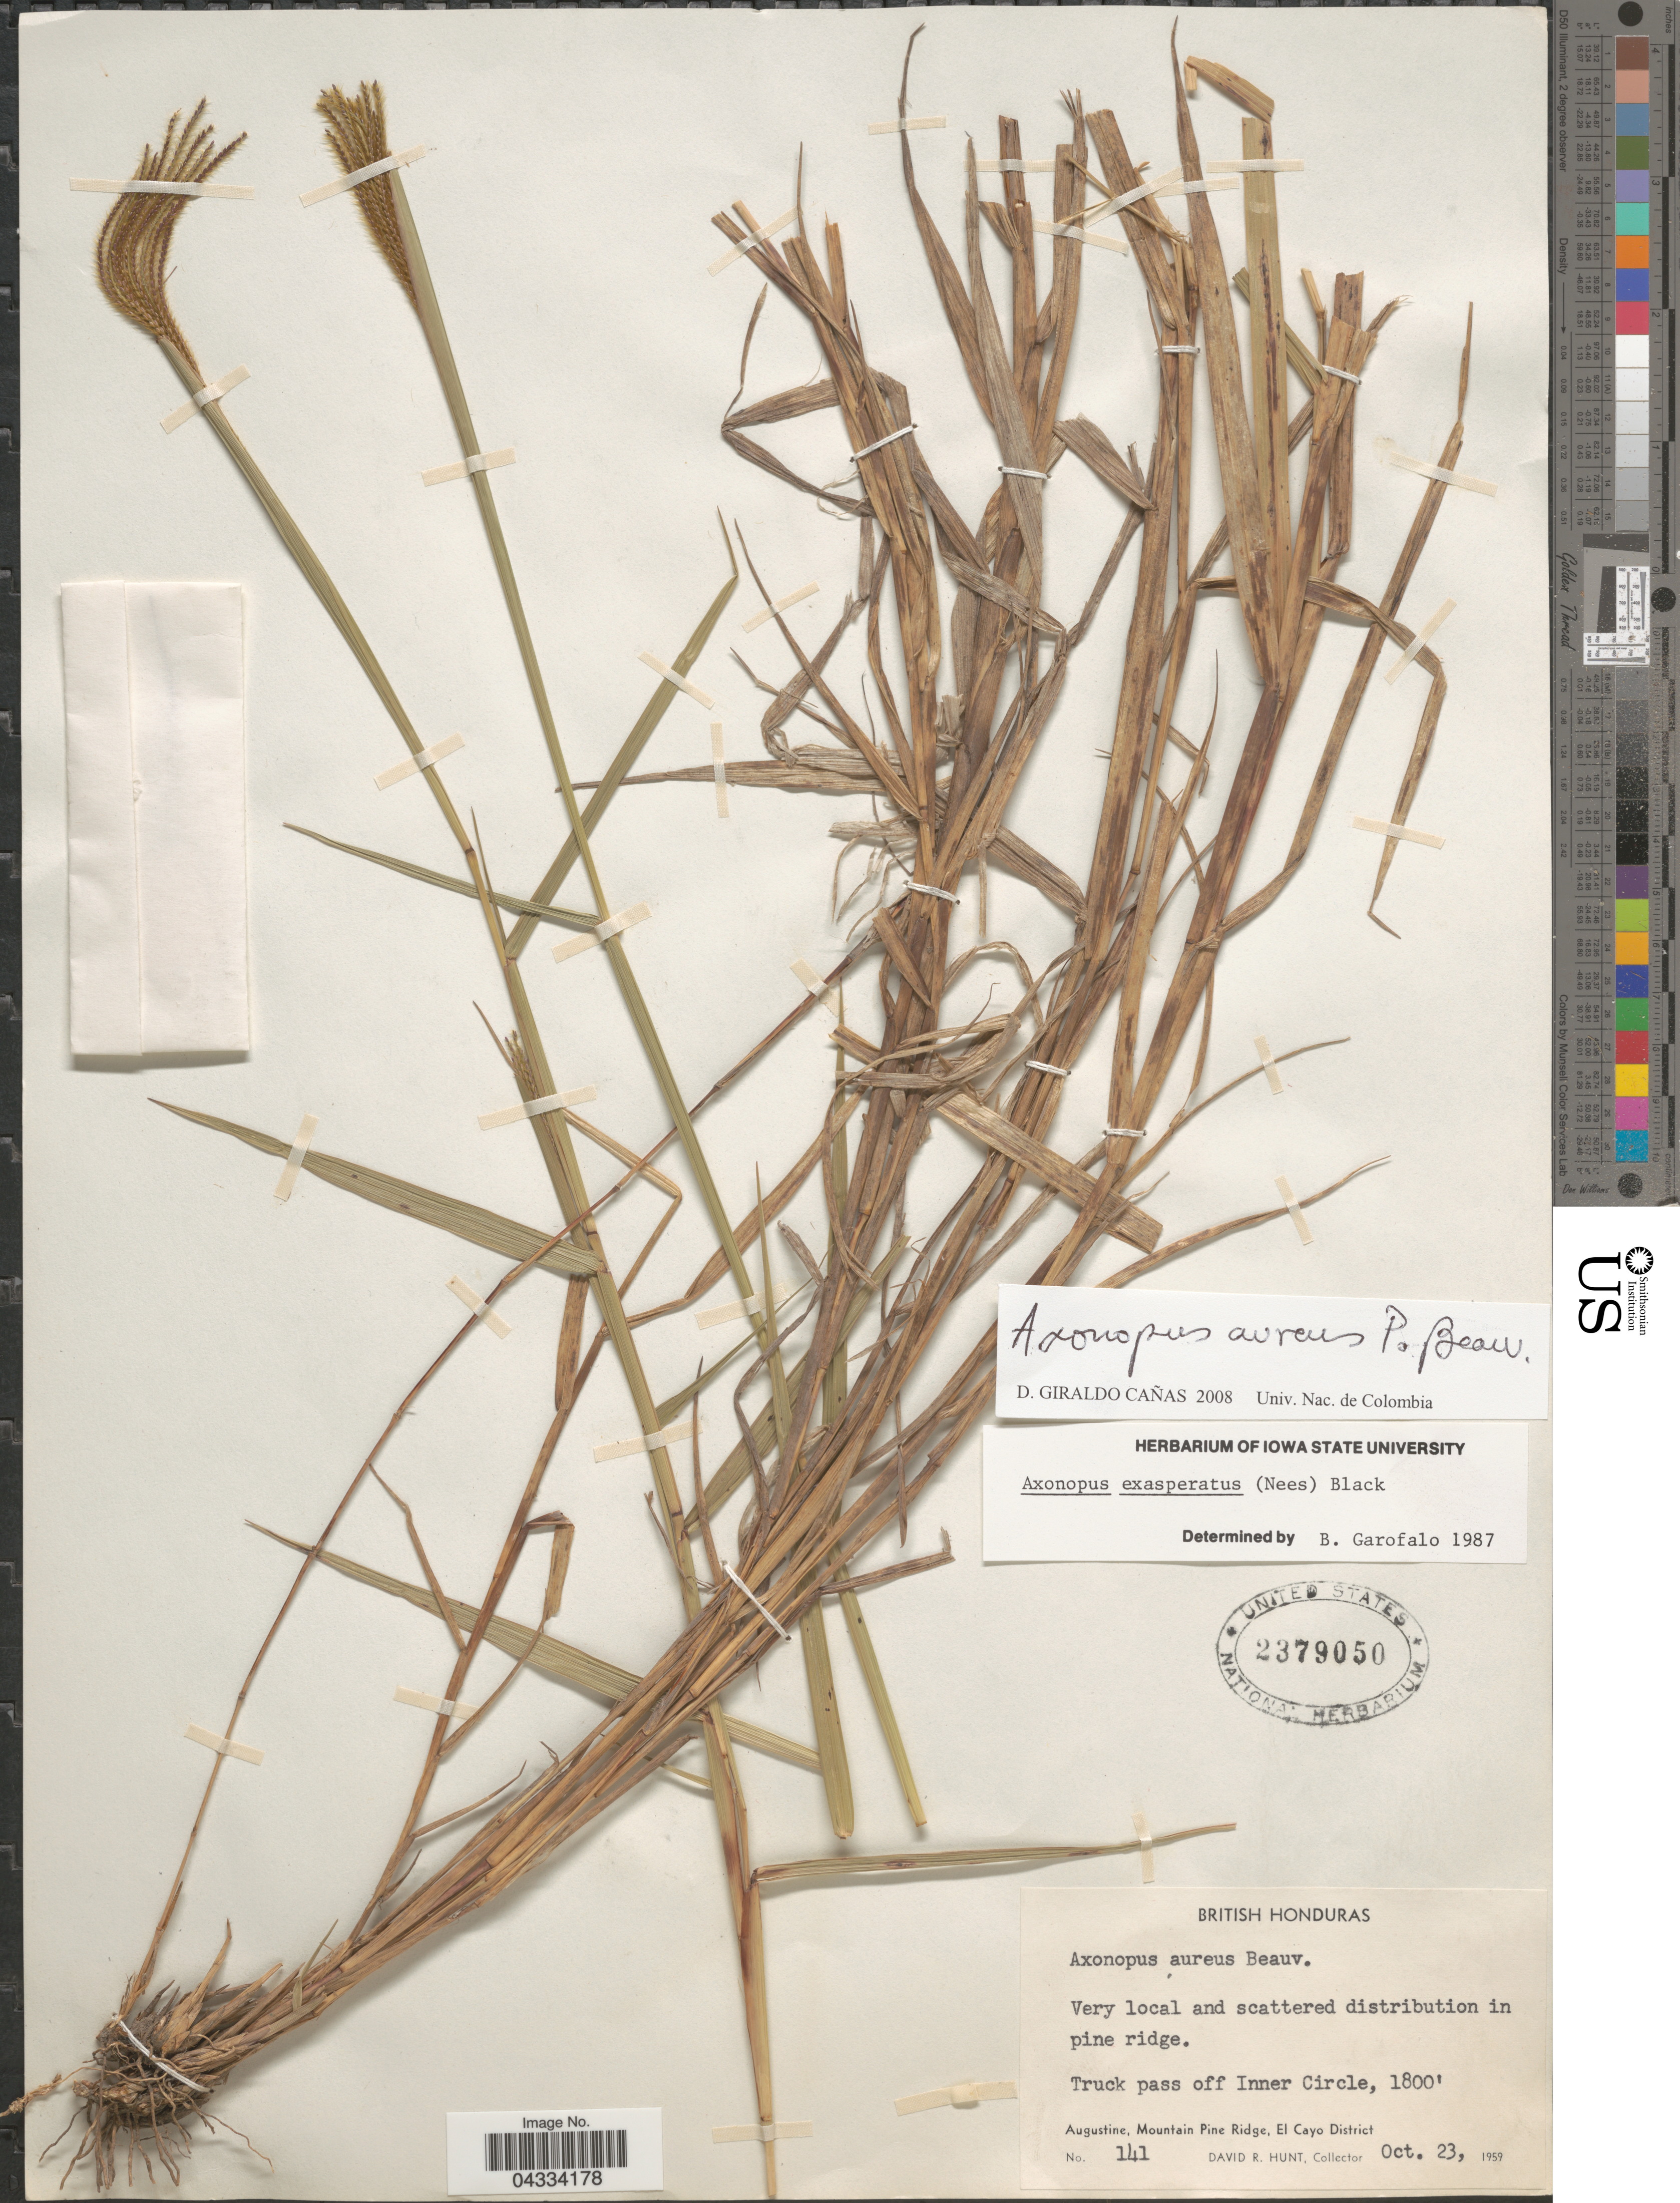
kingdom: Plantae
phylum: Tracheophyta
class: Liliopsida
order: Poales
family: Poaceae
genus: Axonopus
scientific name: Axonopus aureus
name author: P. Beauv.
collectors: D. R. Hunt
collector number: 141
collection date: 1959-10-23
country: Belize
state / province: Cayo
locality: British Honduras. Truck pass off Inner Circle. Augustine, Mountain Pine Ridge, El Cayo District.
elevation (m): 549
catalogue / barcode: US 2379050